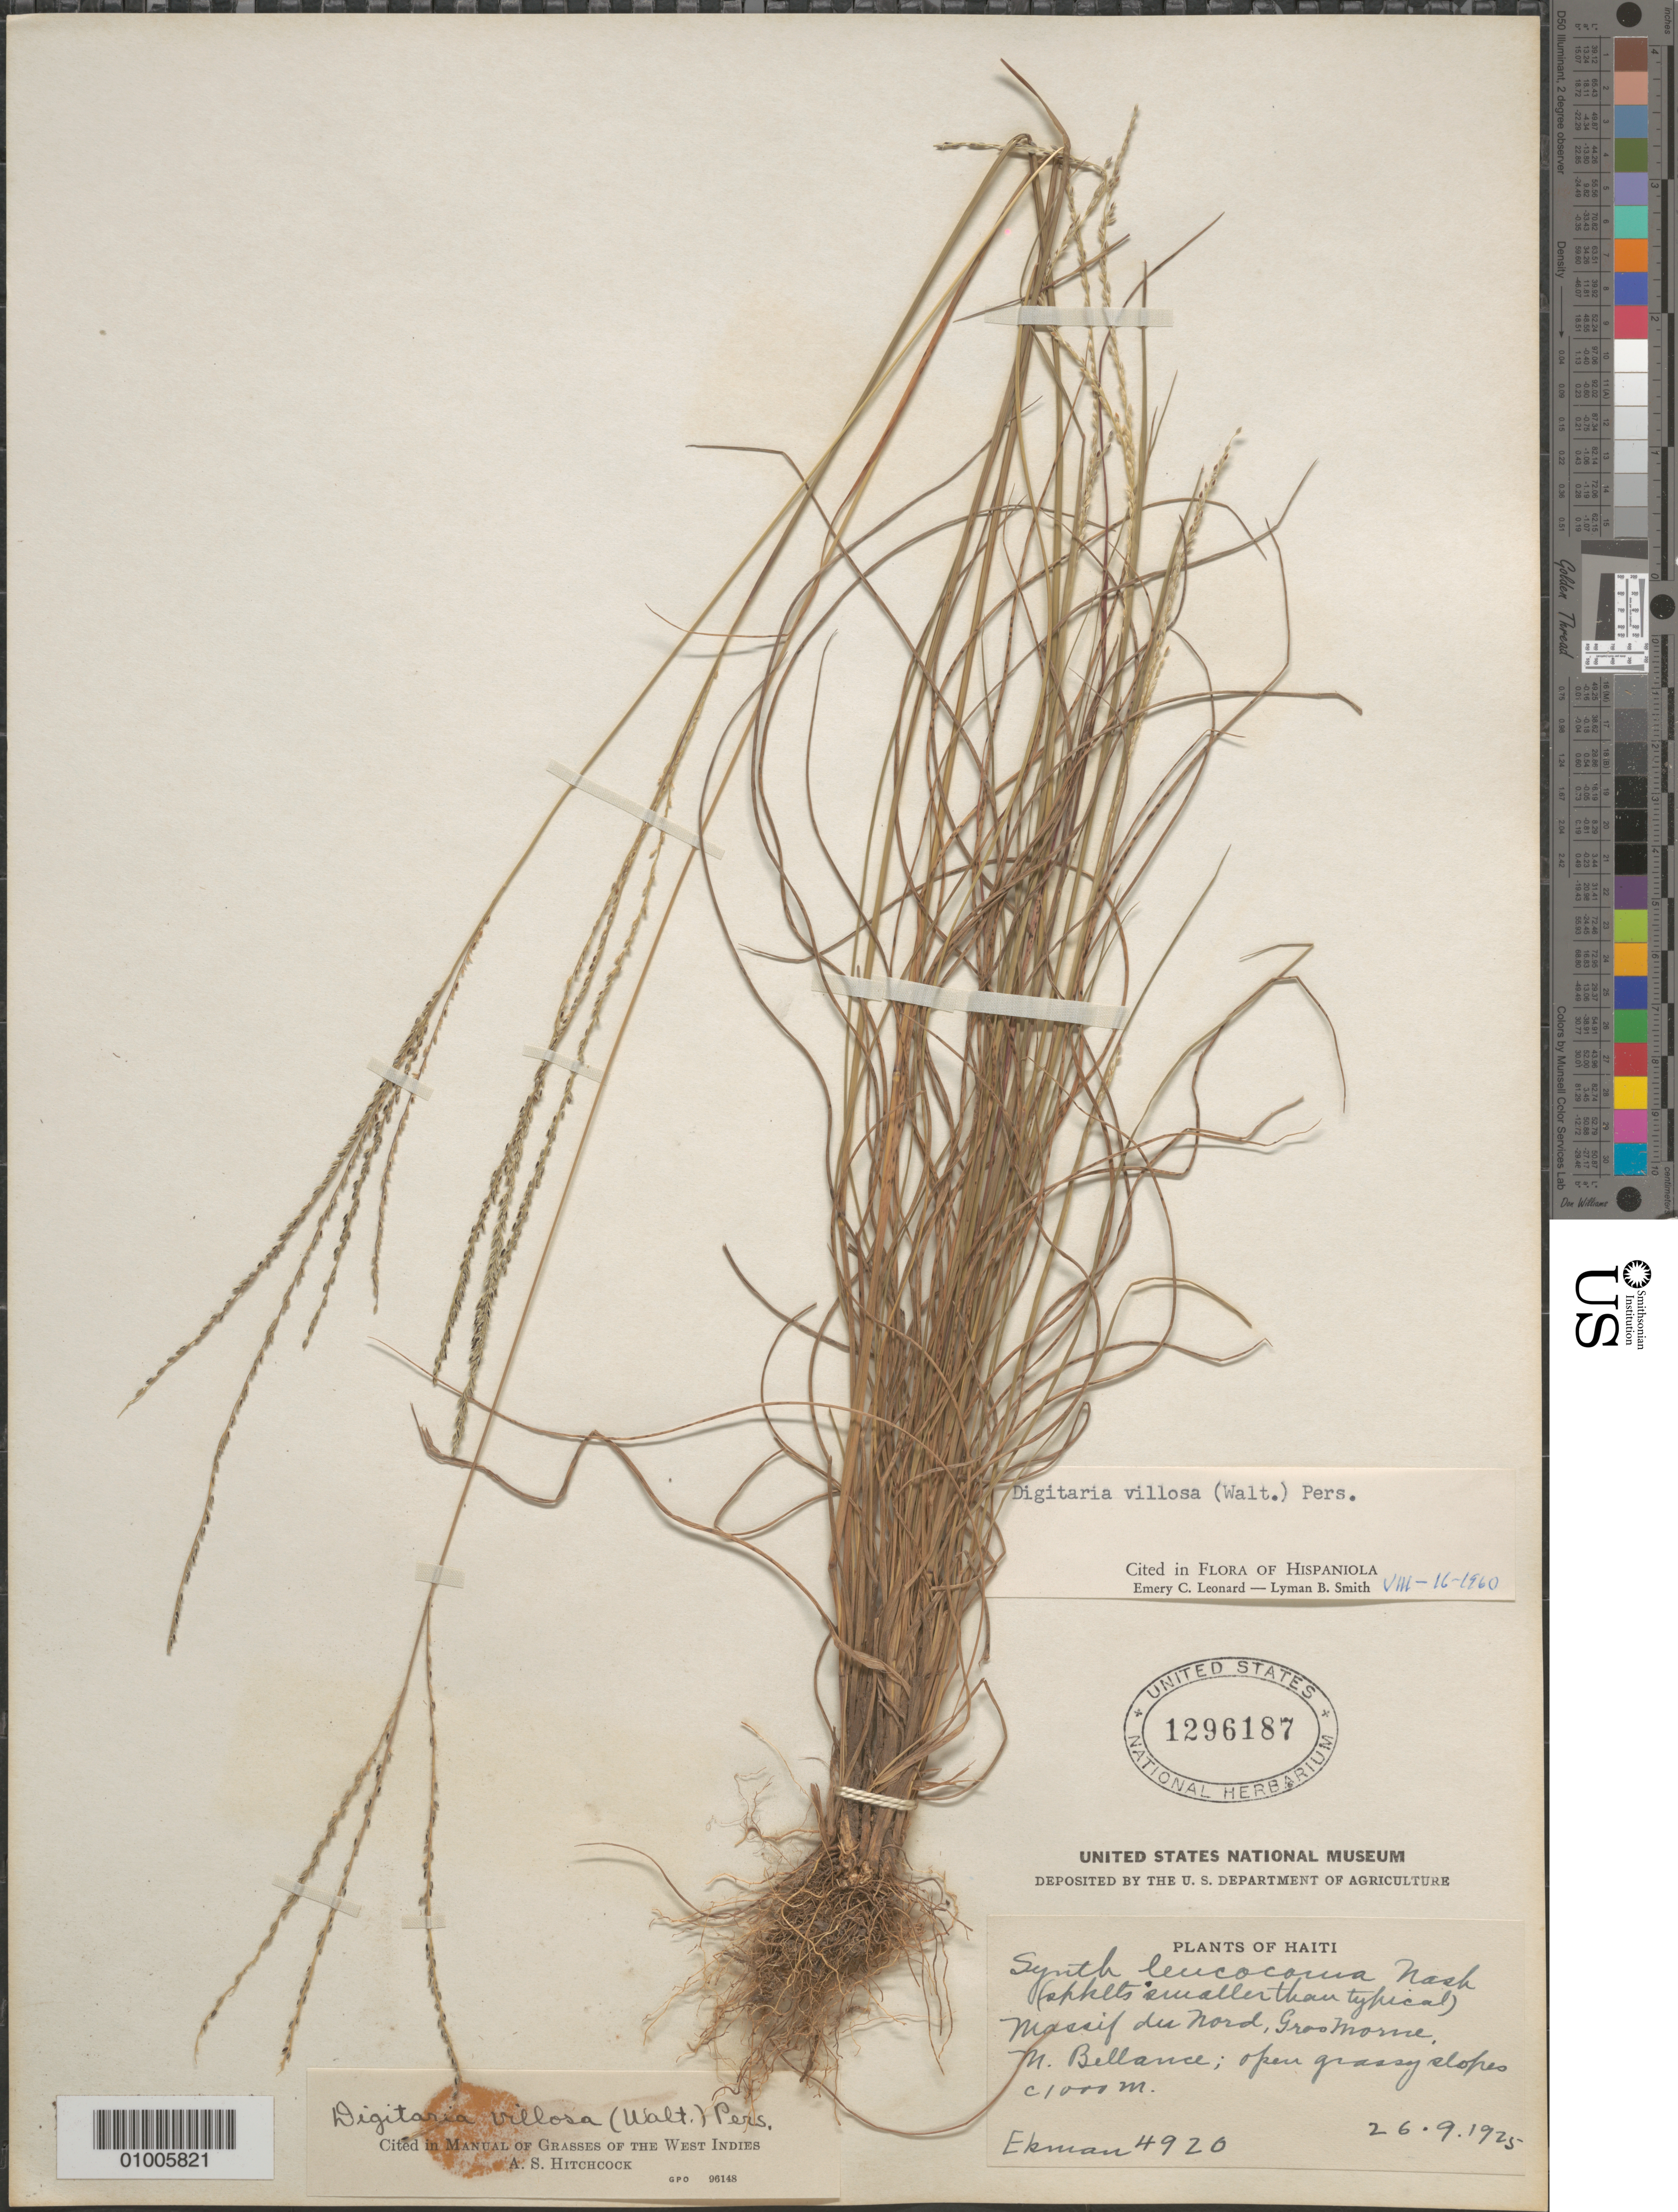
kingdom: Plantae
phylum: Tracheophyta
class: Liliopsida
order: Poales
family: Poaceae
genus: Digitaria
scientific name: Digitaria villosa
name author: (Walter) Pers.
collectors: E. L. Ekman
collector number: H 4920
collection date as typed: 26 Sep 1925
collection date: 1925-09-26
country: Haiti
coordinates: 0 N, 0 E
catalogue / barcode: US 1296187